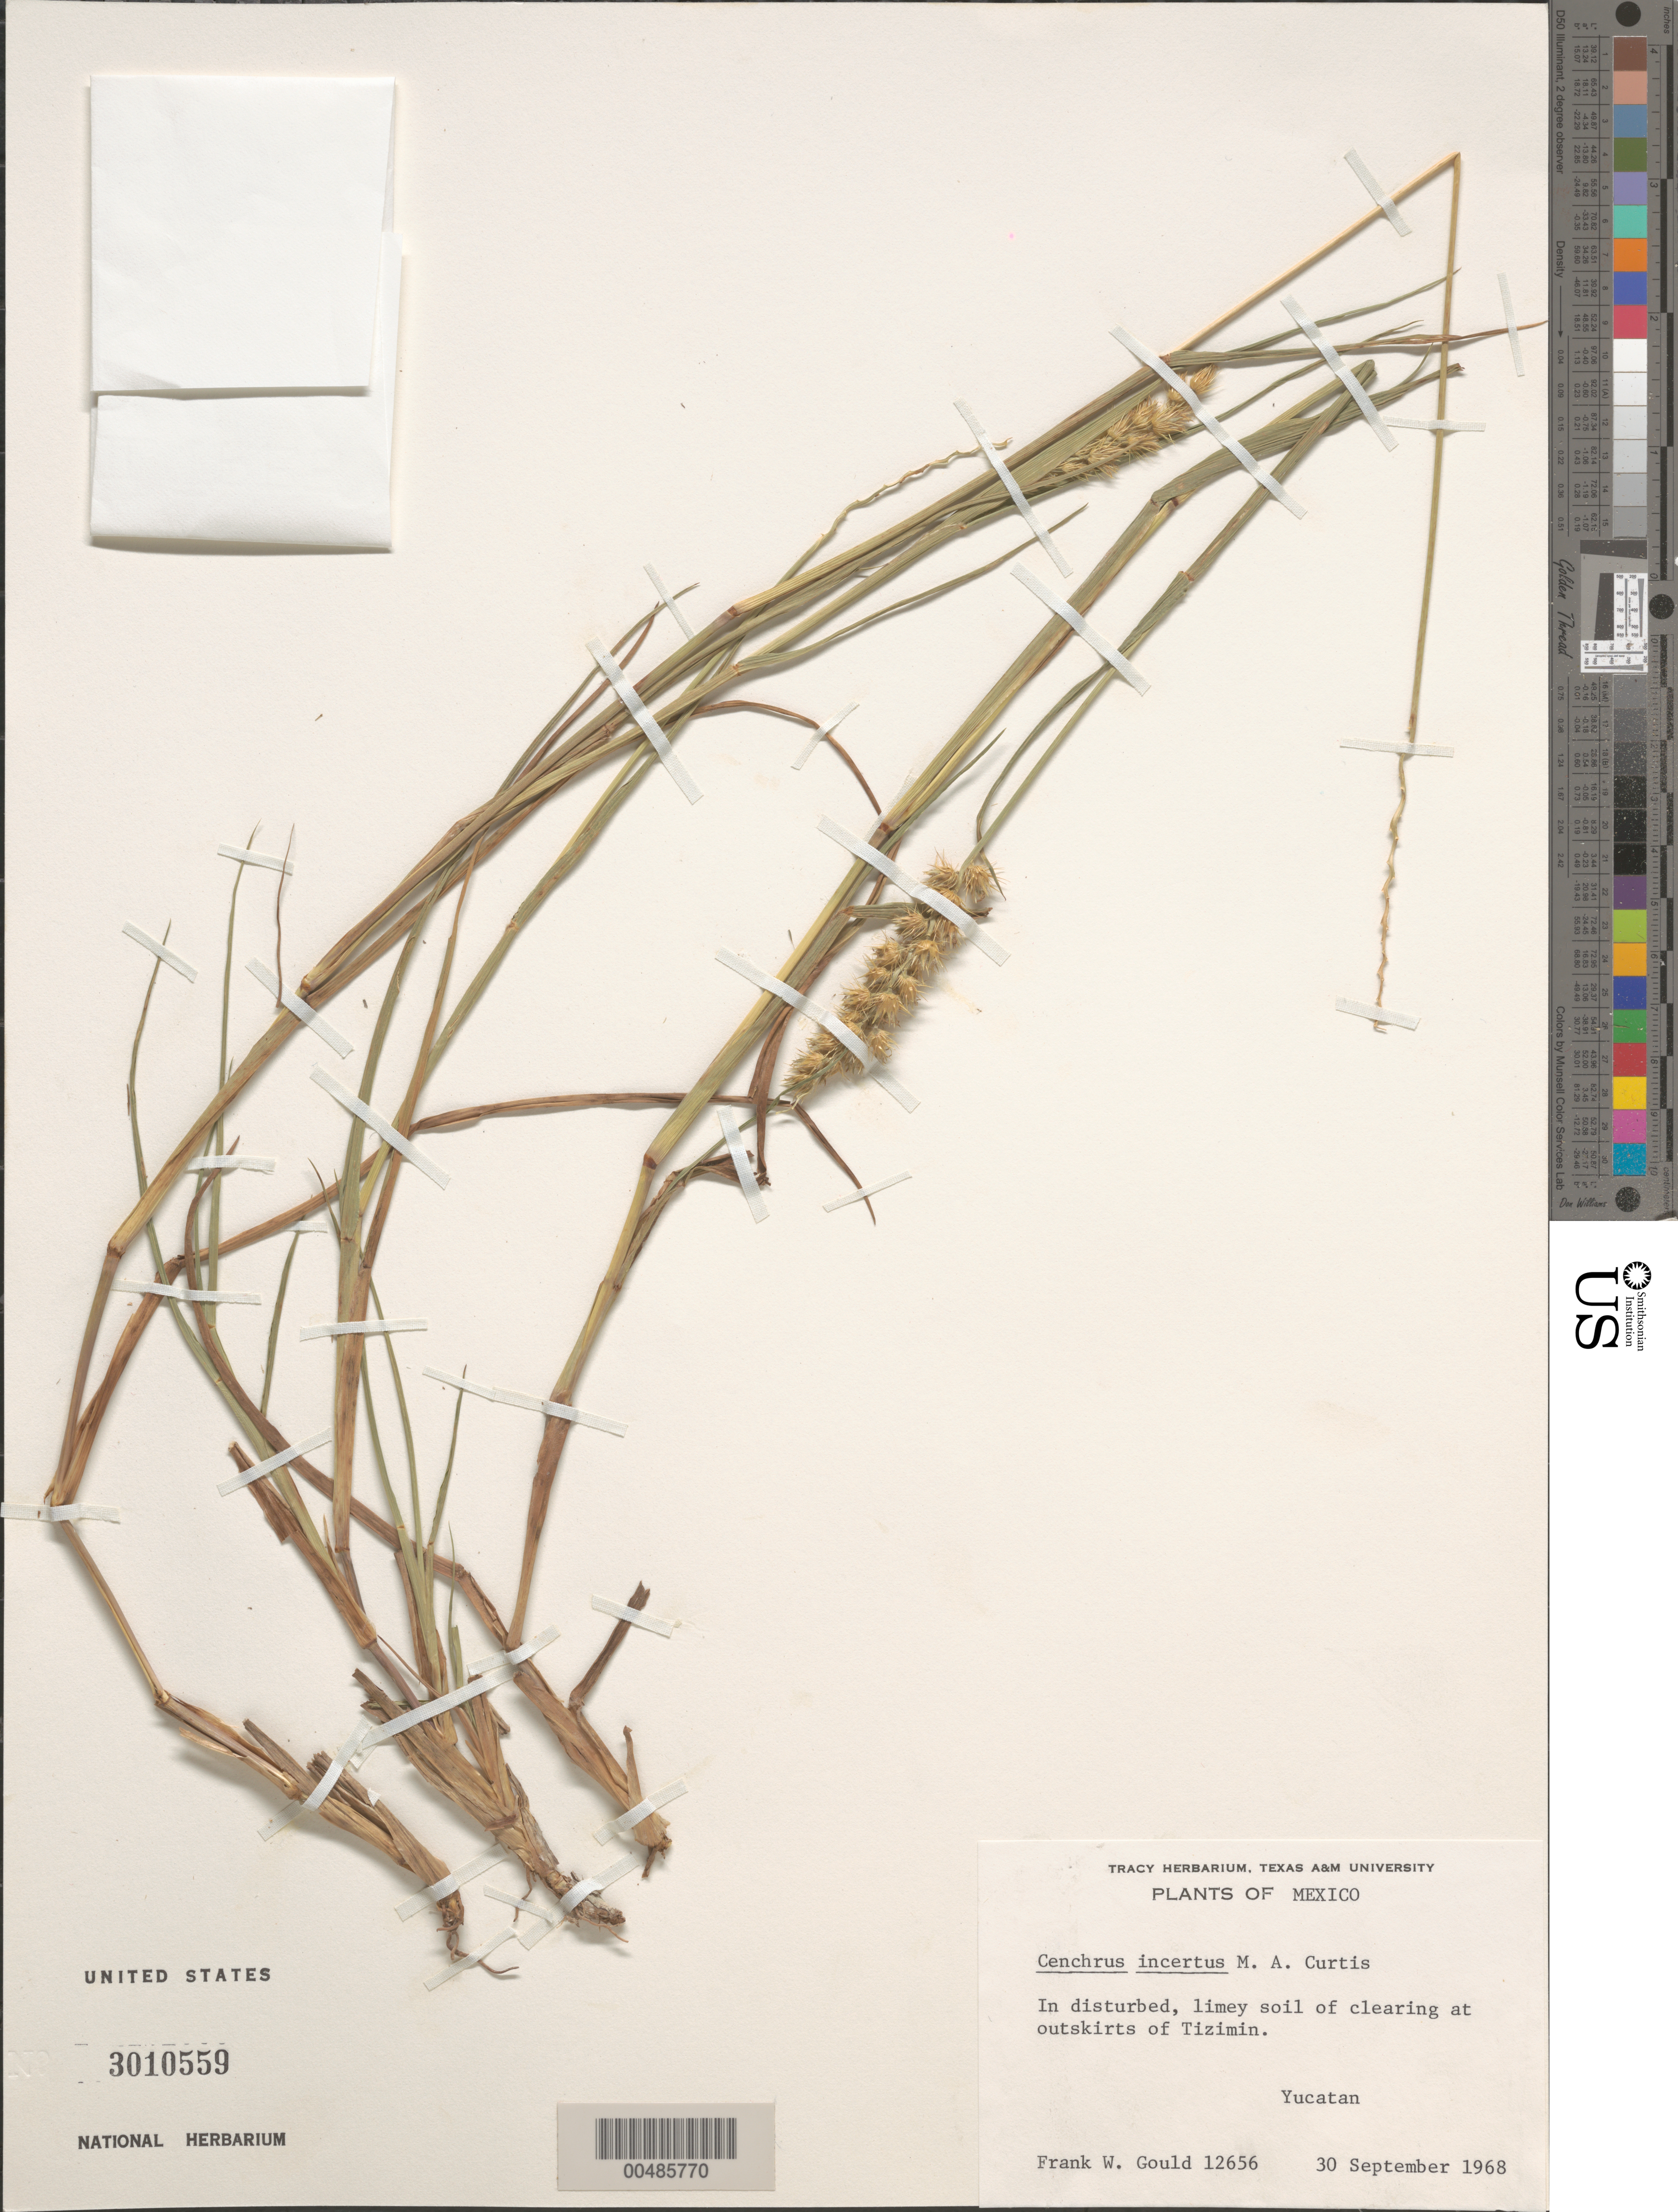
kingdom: Plantae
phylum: Tracheophyta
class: Liliopsida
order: Poales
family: Poaceae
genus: Cenchrus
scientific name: Cenchrus incertus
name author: M.A. Curtis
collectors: F. W. Gould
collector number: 12656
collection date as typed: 30 Sep 1968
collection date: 1968-09-30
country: Mexico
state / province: Yucatan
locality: At outskirts of Tizimin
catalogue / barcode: US 3010559